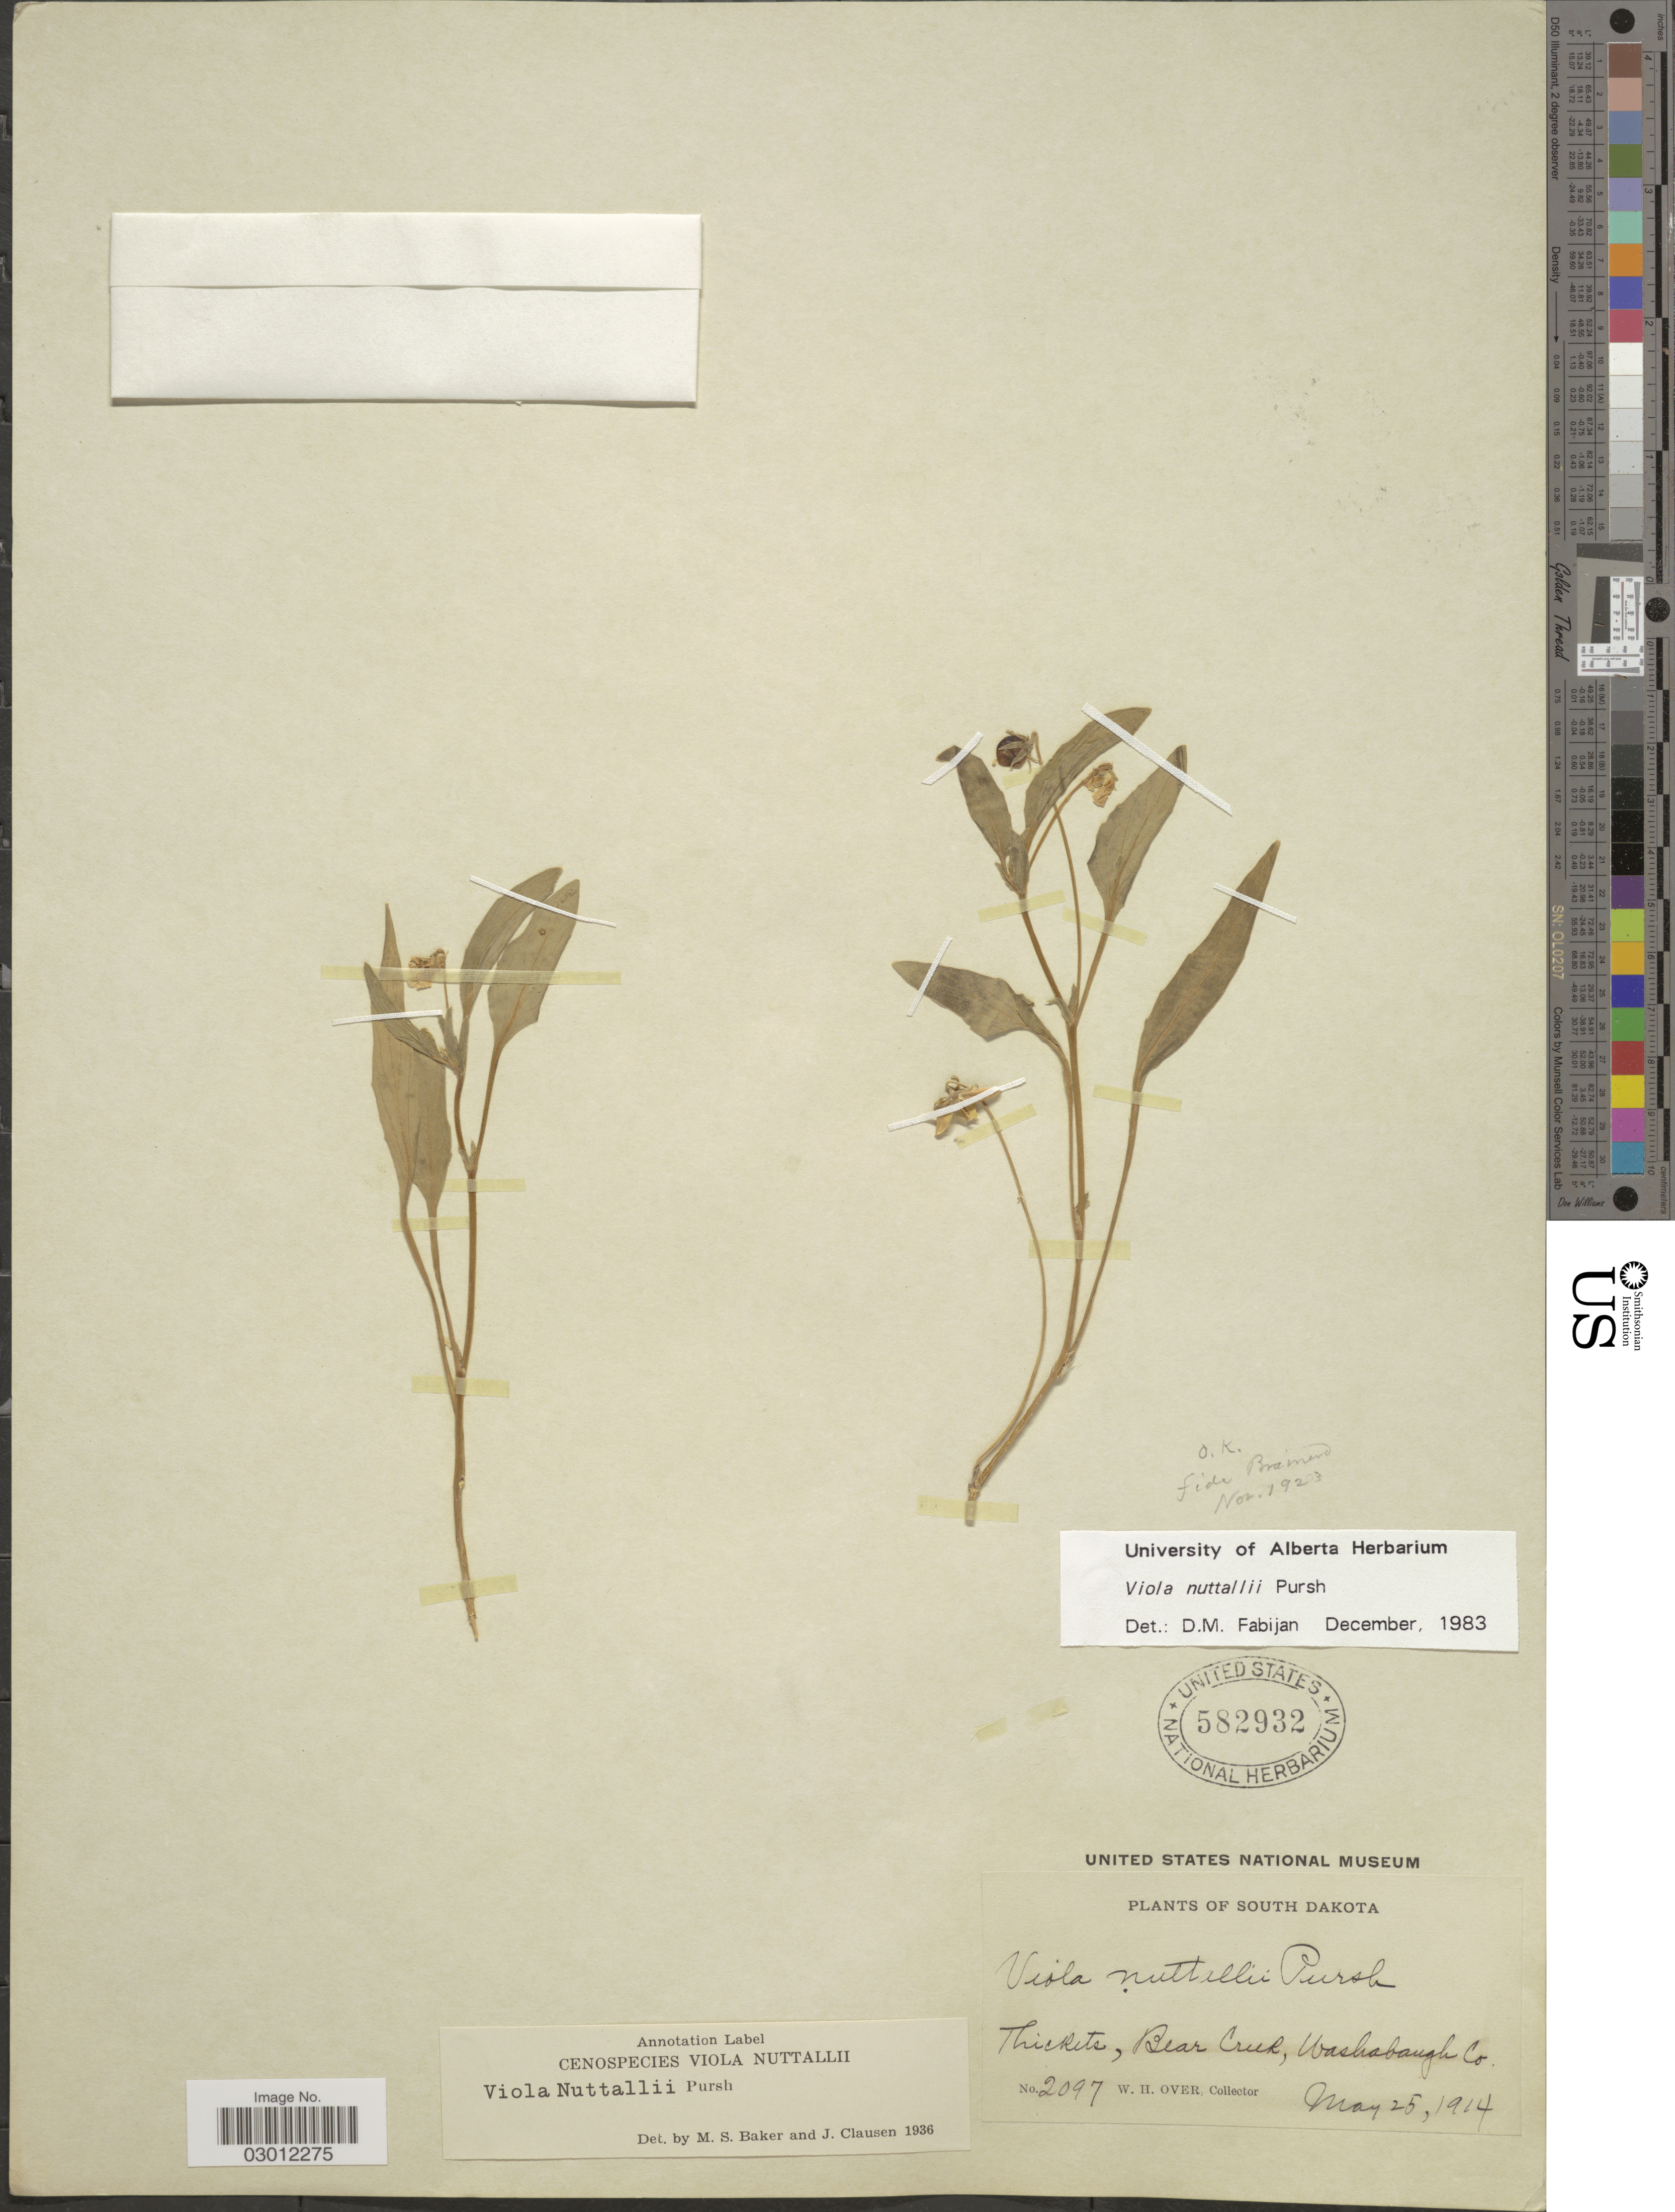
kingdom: Plantae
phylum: Tracheophyta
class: Magnoliopsida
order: Malpighiales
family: Violaceae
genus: Viola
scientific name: Viola nuttallii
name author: Pursh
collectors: W. Over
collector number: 2097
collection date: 1914-05-25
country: United States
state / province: South Dakota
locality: Thickets, Bear Creek, Washabaugh Co.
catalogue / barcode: US 582932